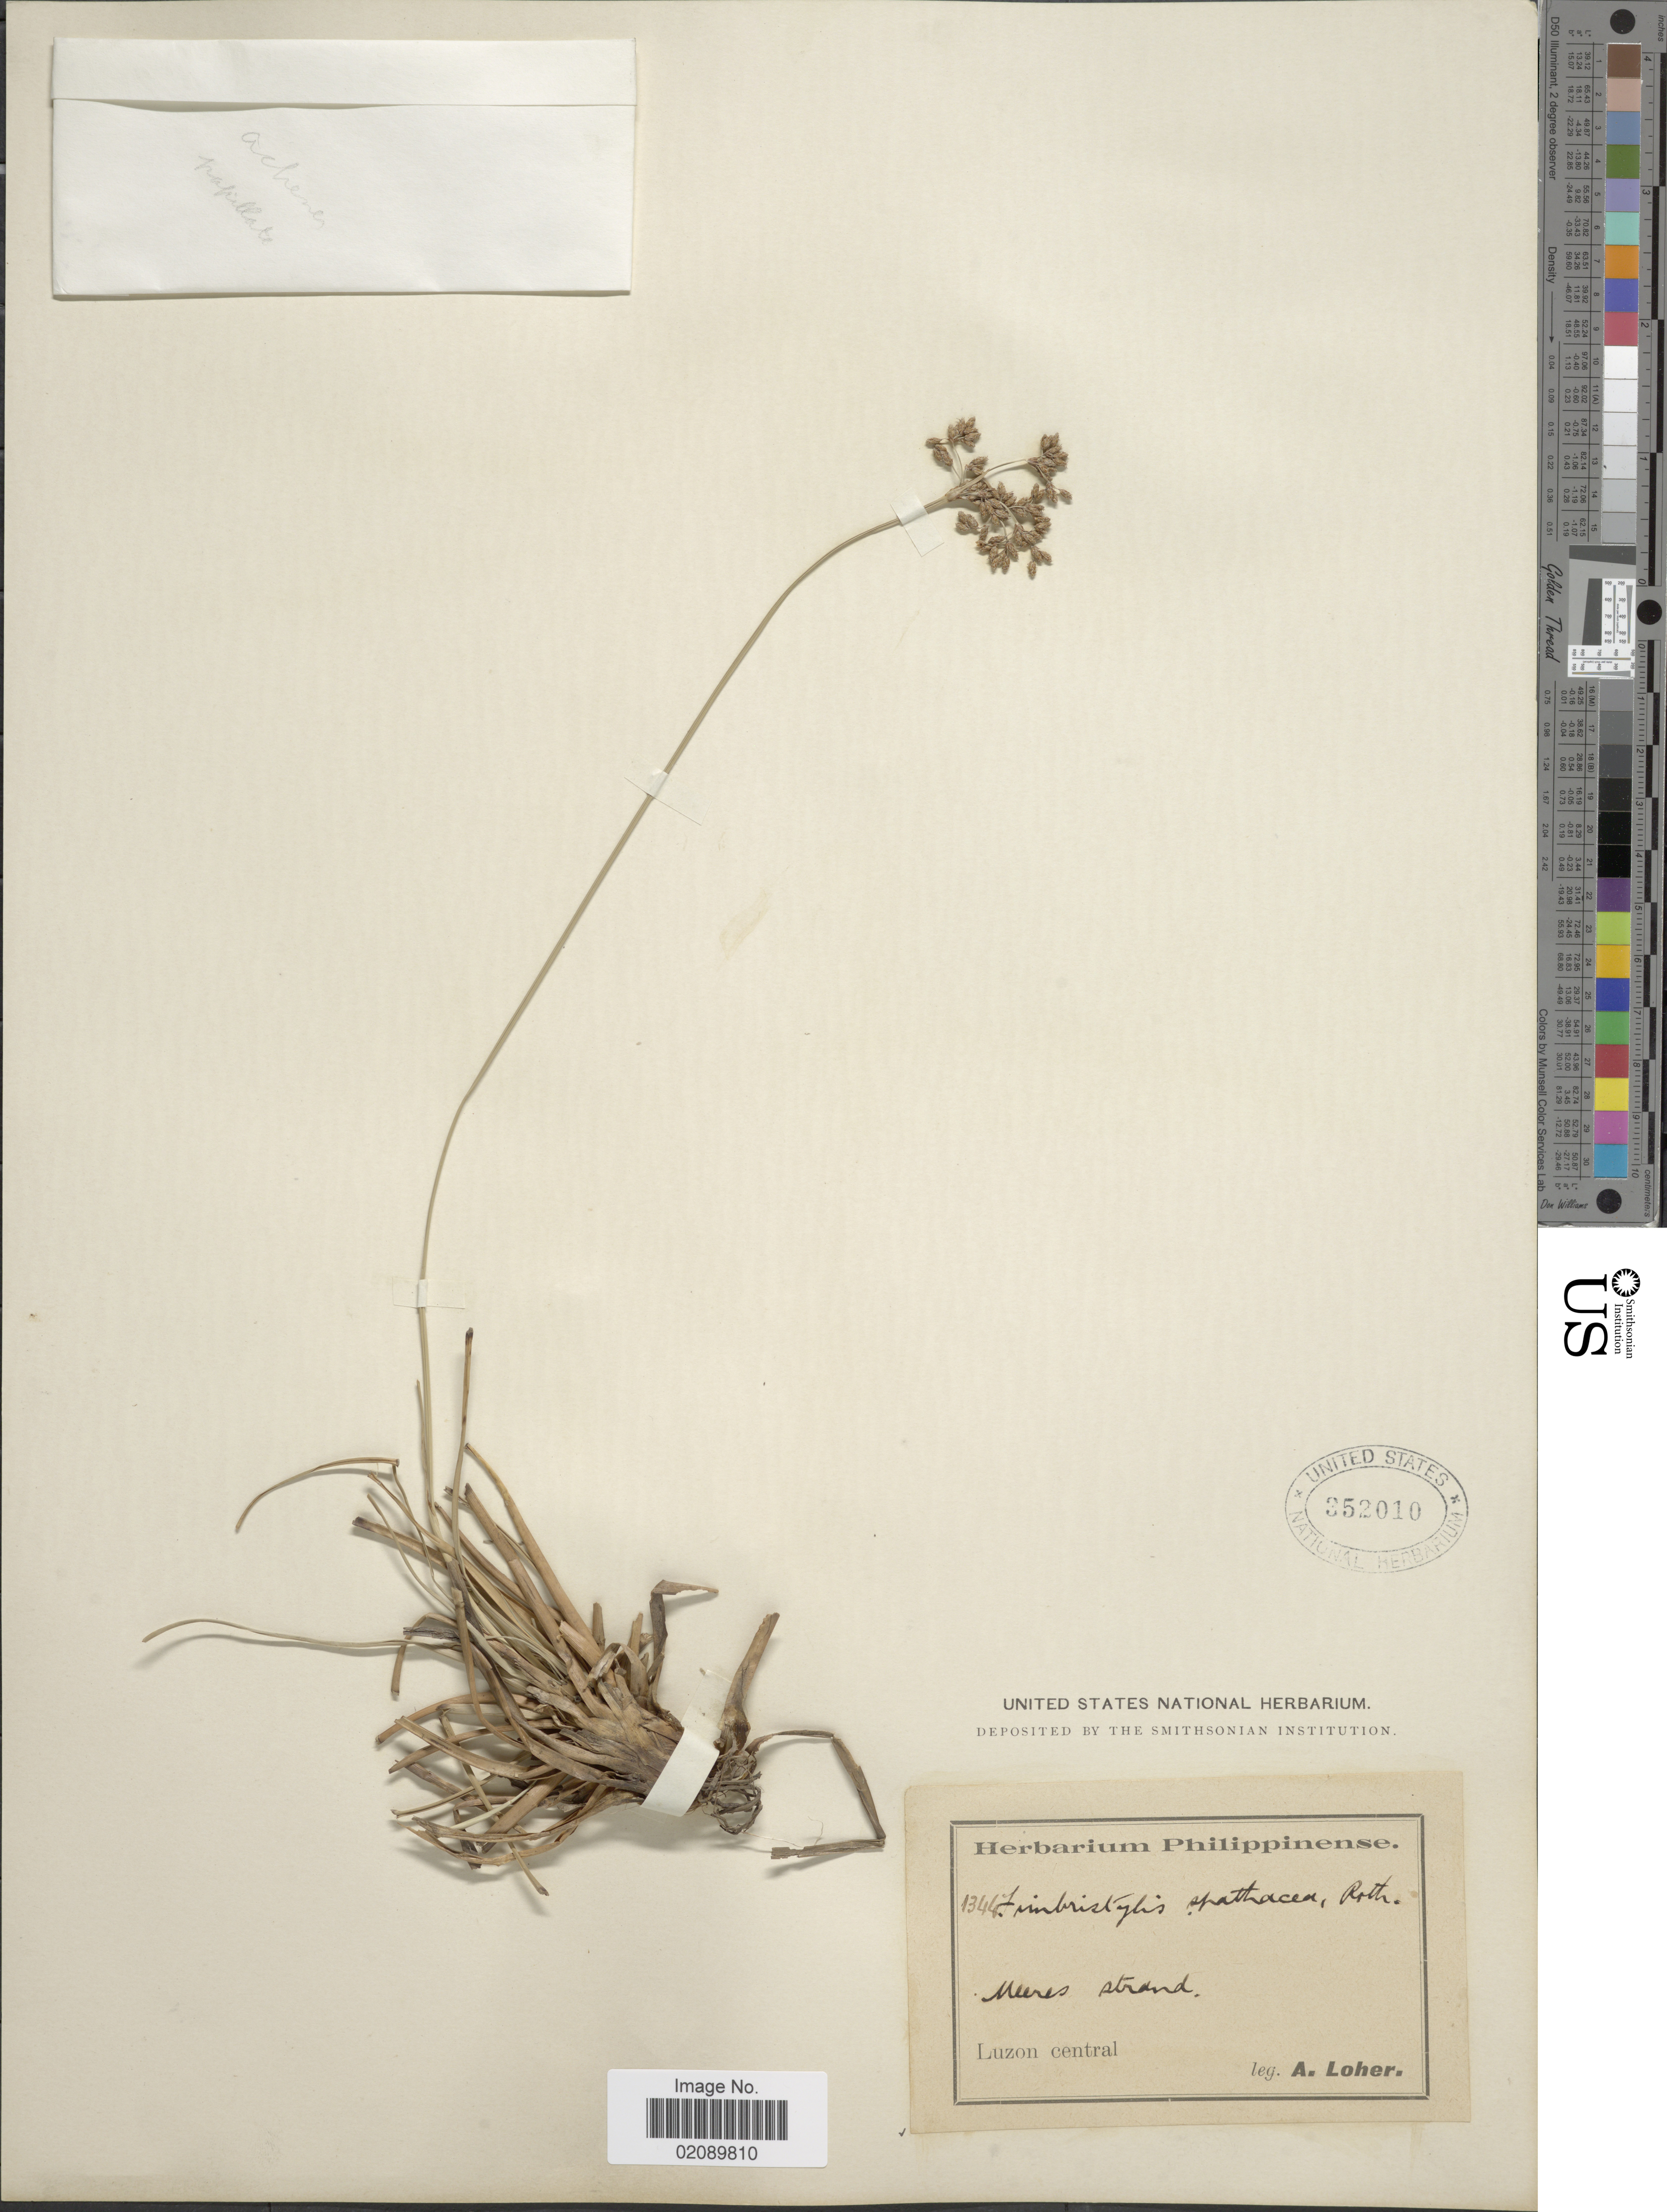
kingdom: Plantae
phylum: Tracheophyta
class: Liliopsida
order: Poales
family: Cyperaceae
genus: Fimbristylis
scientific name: Fimbristylis cymosa subsp. spathacea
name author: (Roth) T. Koyama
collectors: A. Loher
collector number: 1348*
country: Philippines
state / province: Central Luzon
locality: Luzon central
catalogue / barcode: US 352010